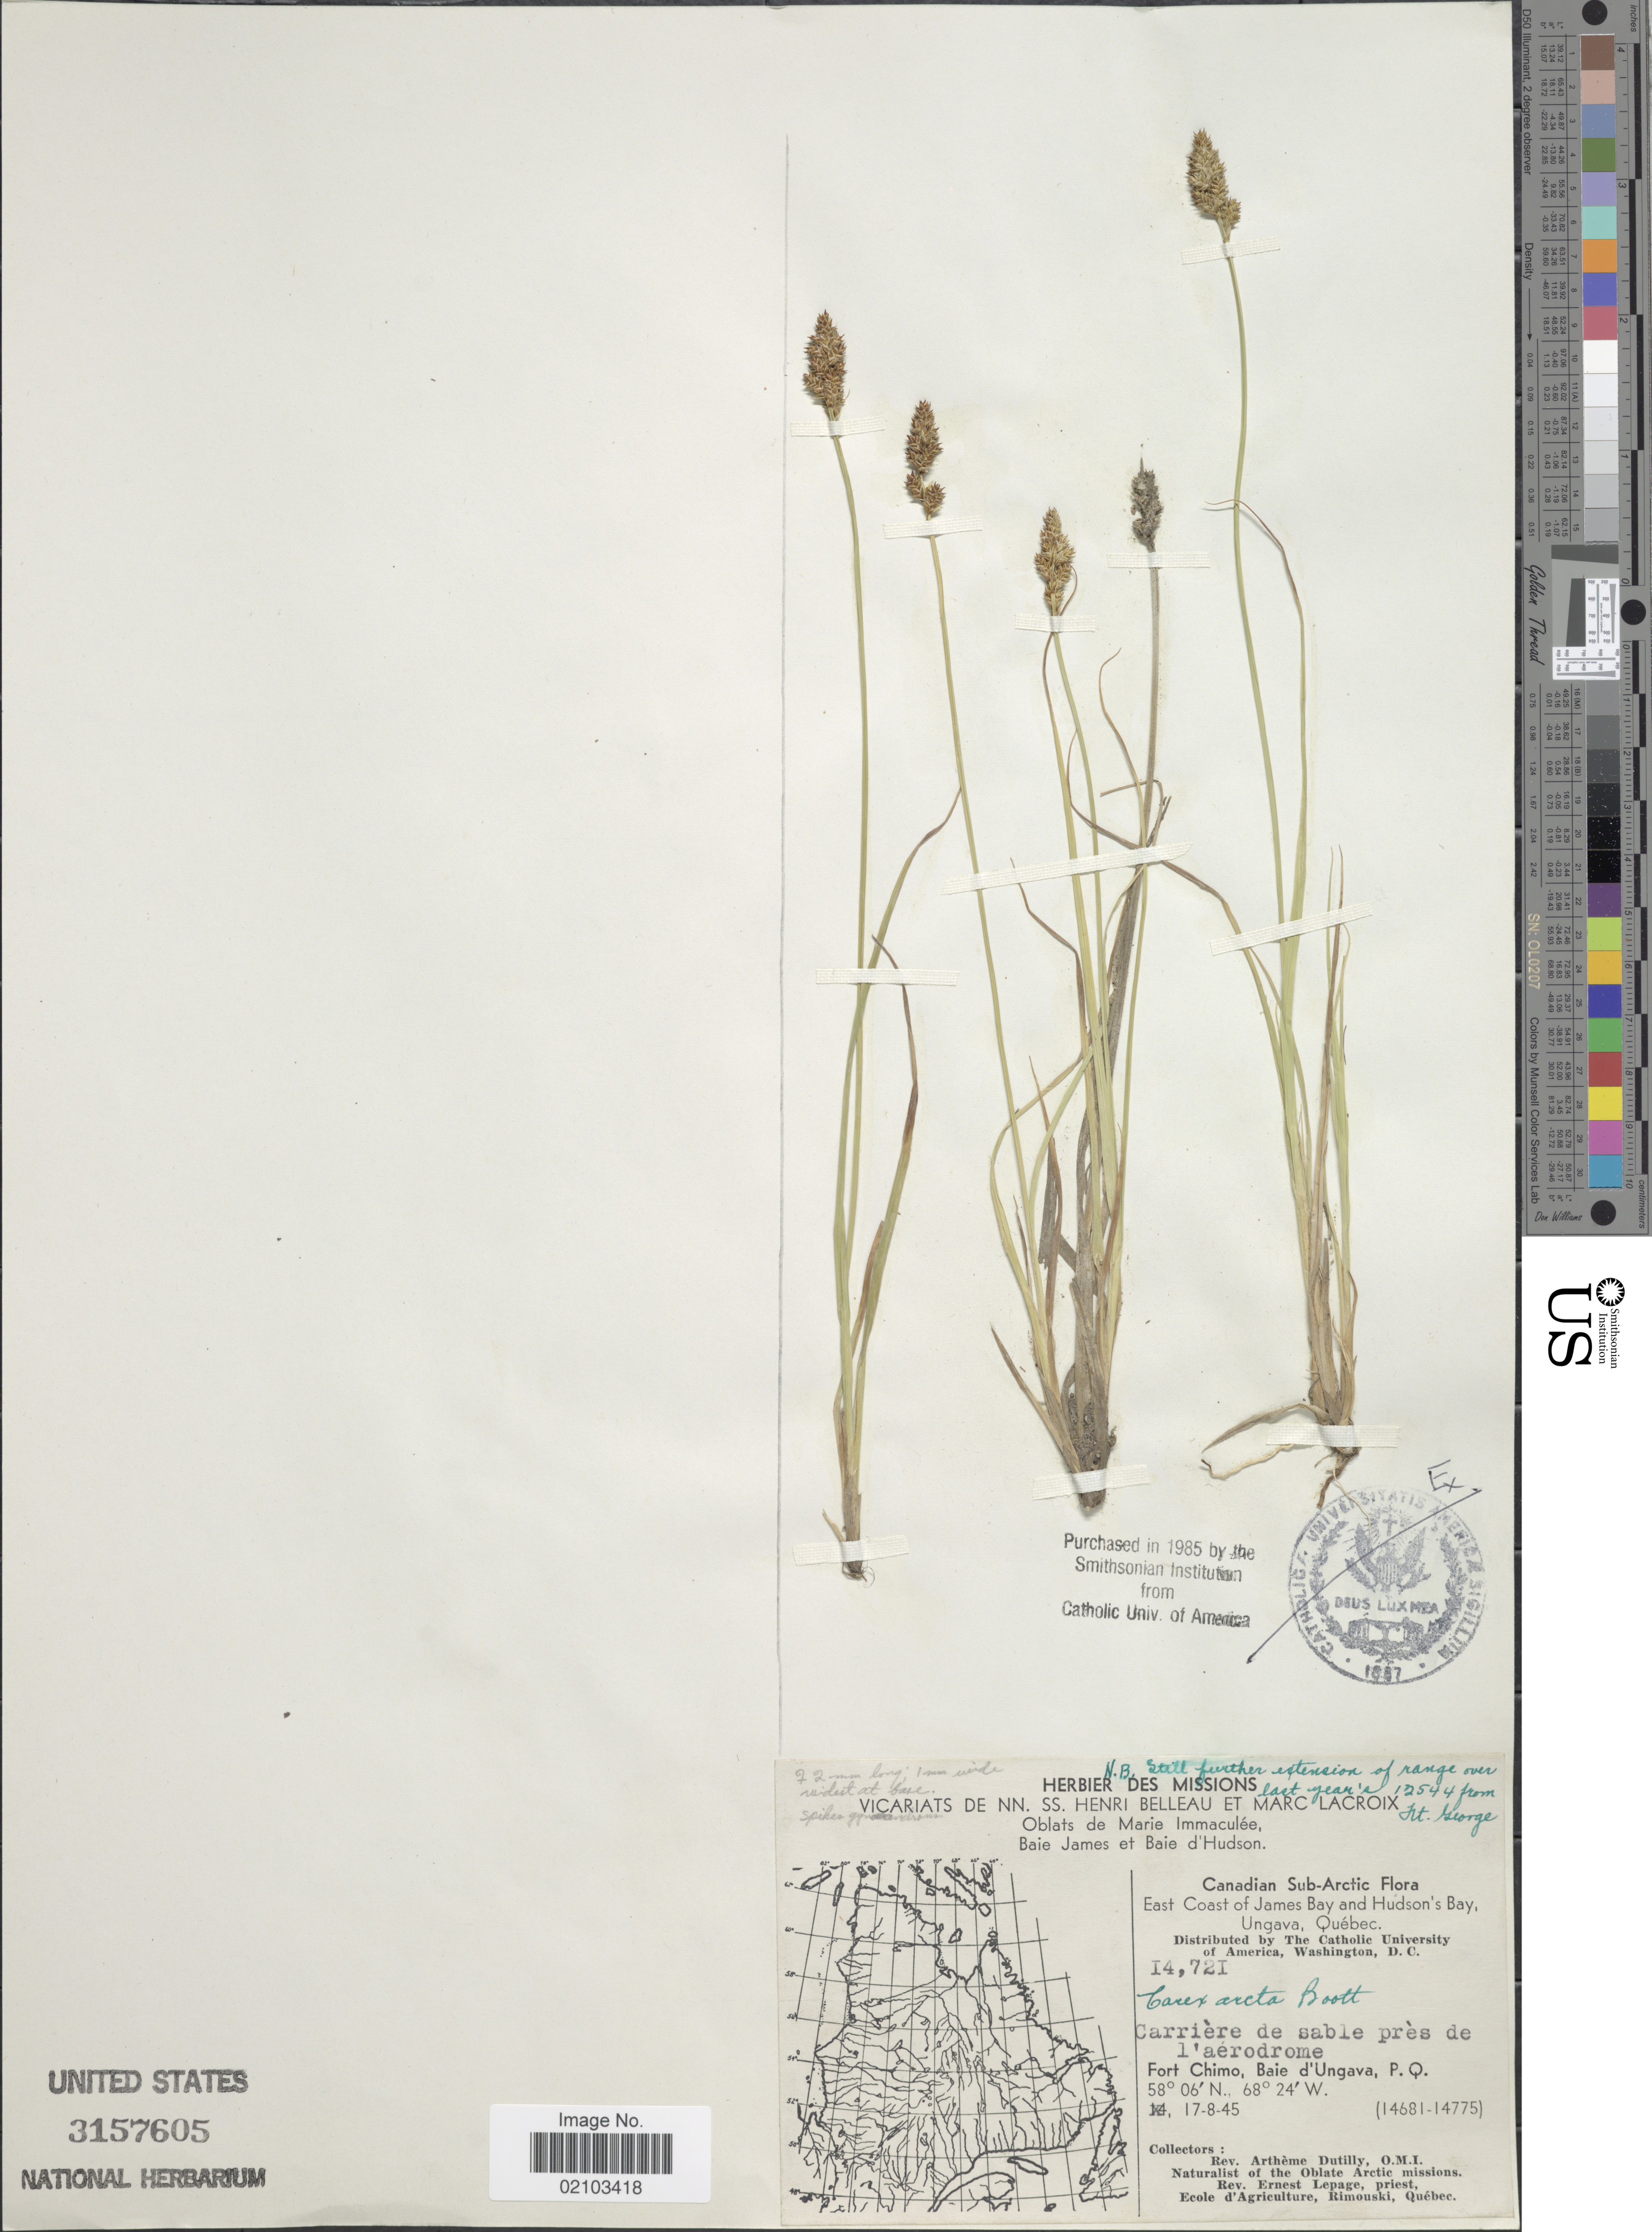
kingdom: Plantae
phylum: Tracheophyta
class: Liliopsida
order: Poales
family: Cyperaceae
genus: Carex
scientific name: Carex arcta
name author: Boott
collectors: A. Dutilly & E. Lepage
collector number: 14721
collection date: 1945-08-17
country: Canada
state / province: Quebec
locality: Canadian Sub-Arctic. East Coast of James Bay and Hudson's Bay, Ungava. Carriere de sable pres de l'aerodrome. Fort Chimo, Baie d'Ungava, P.Q.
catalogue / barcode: US 3157605